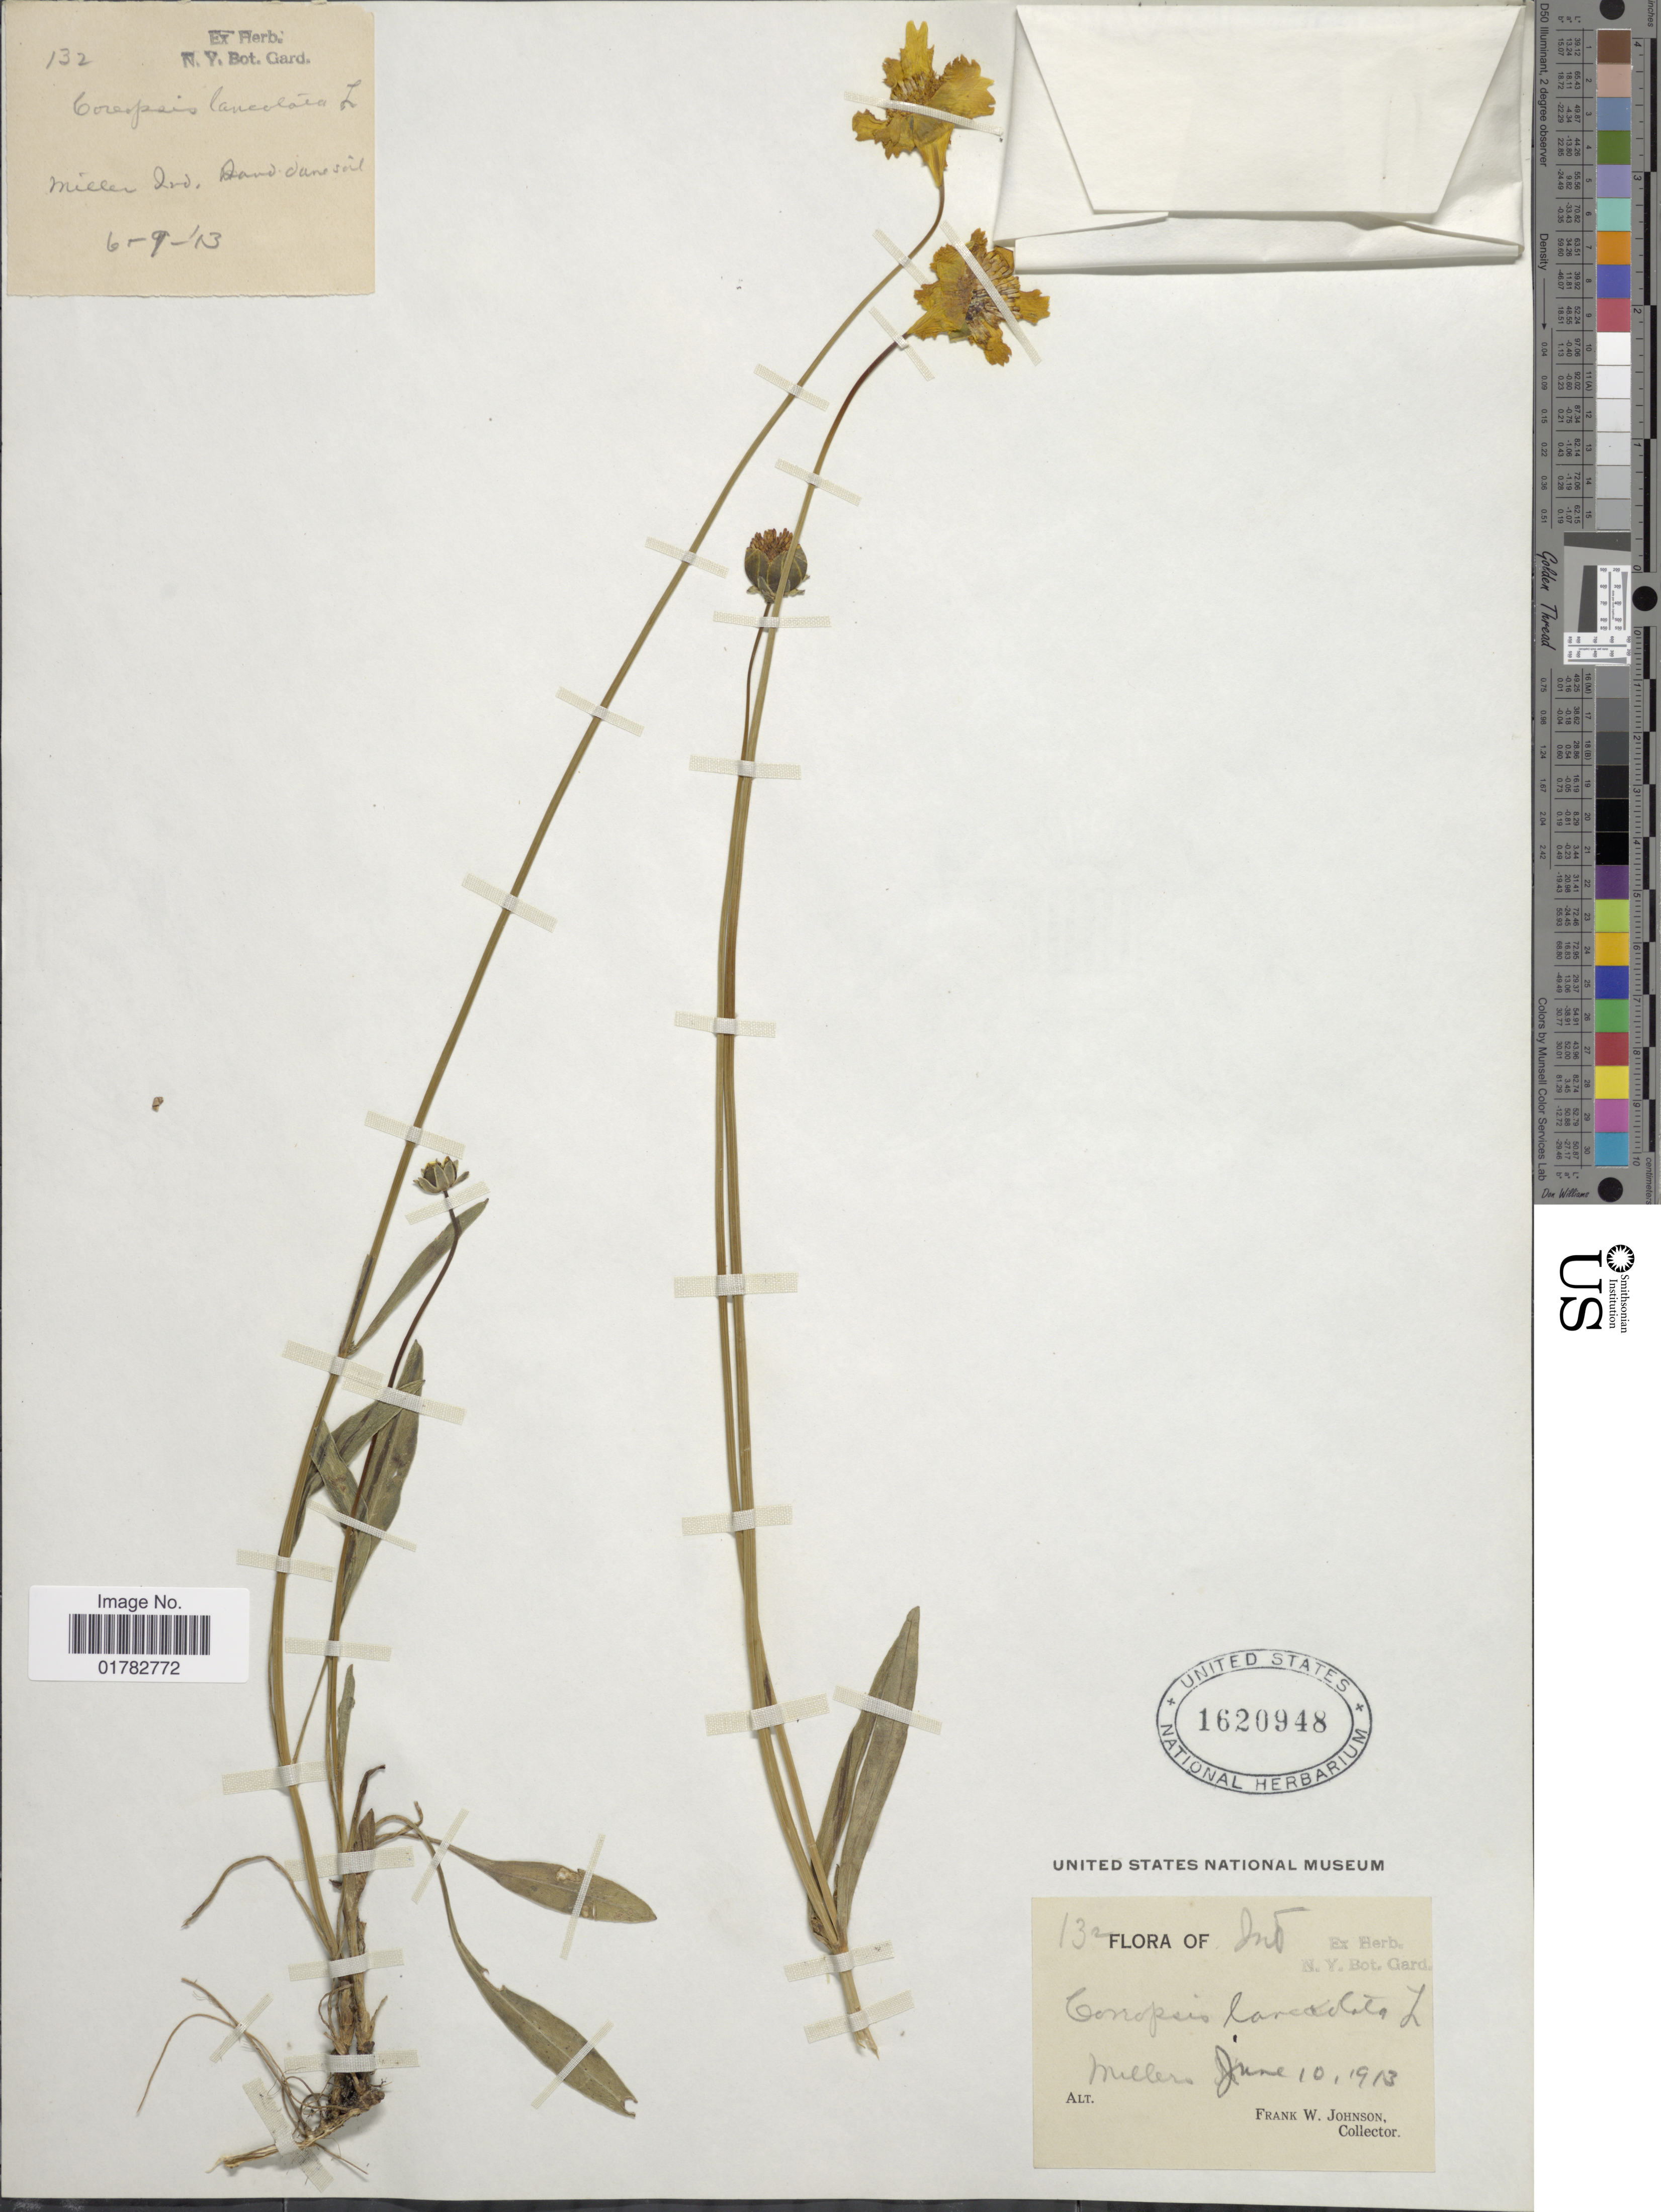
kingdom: Plantae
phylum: Tracheophyta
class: Magnoliopsida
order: Asterales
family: Asteraceae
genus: Coreopsis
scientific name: Coreopsis lanceolata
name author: L.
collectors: F. W. Johnson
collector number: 132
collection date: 1913-06-10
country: United States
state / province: Indiana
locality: Millers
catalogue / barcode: US 1620948